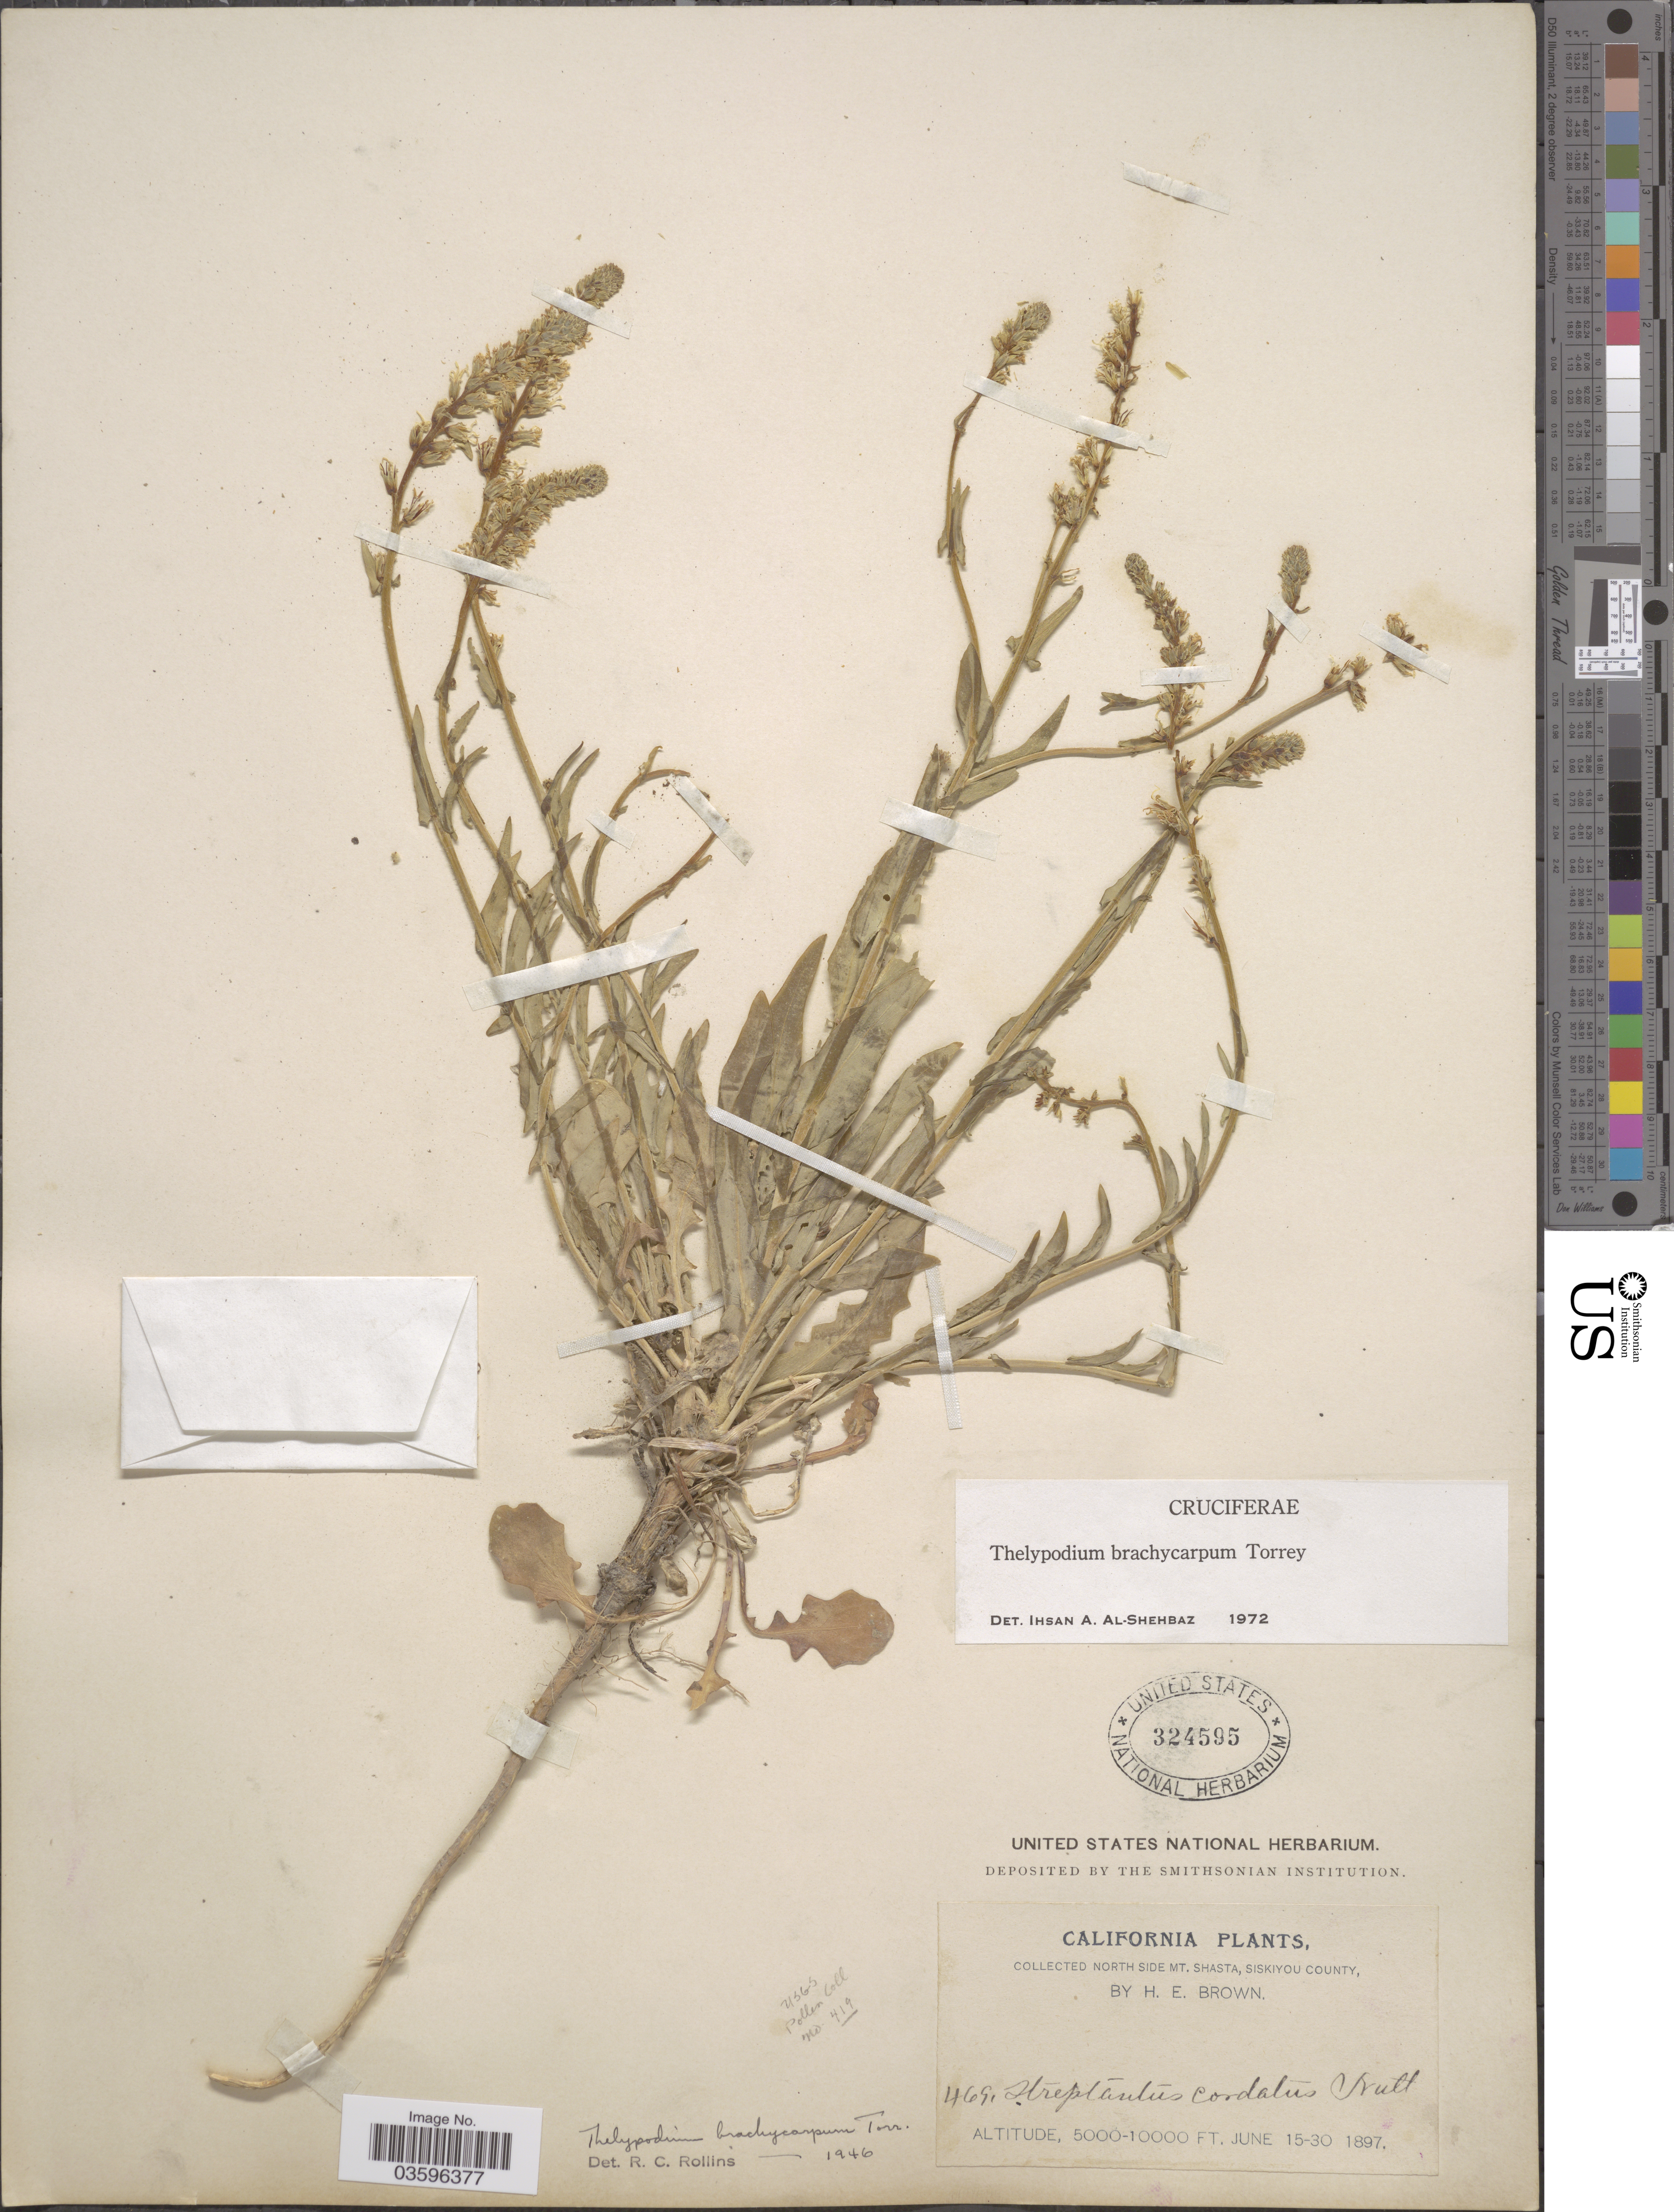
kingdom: Plantae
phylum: Tracheophyta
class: Magnoliopsida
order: Brassicales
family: Brassicaceae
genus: Thelypodium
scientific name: Thelypodium brachycarpum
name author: Torr.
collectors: H. E. Brown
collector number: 4691*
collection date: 1897-06-15/1897-06-30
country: United States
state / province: California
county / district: Siskiyou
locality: North side Mt. Shasta, Siskiyou County.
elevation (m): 1524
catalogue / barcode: US 324595